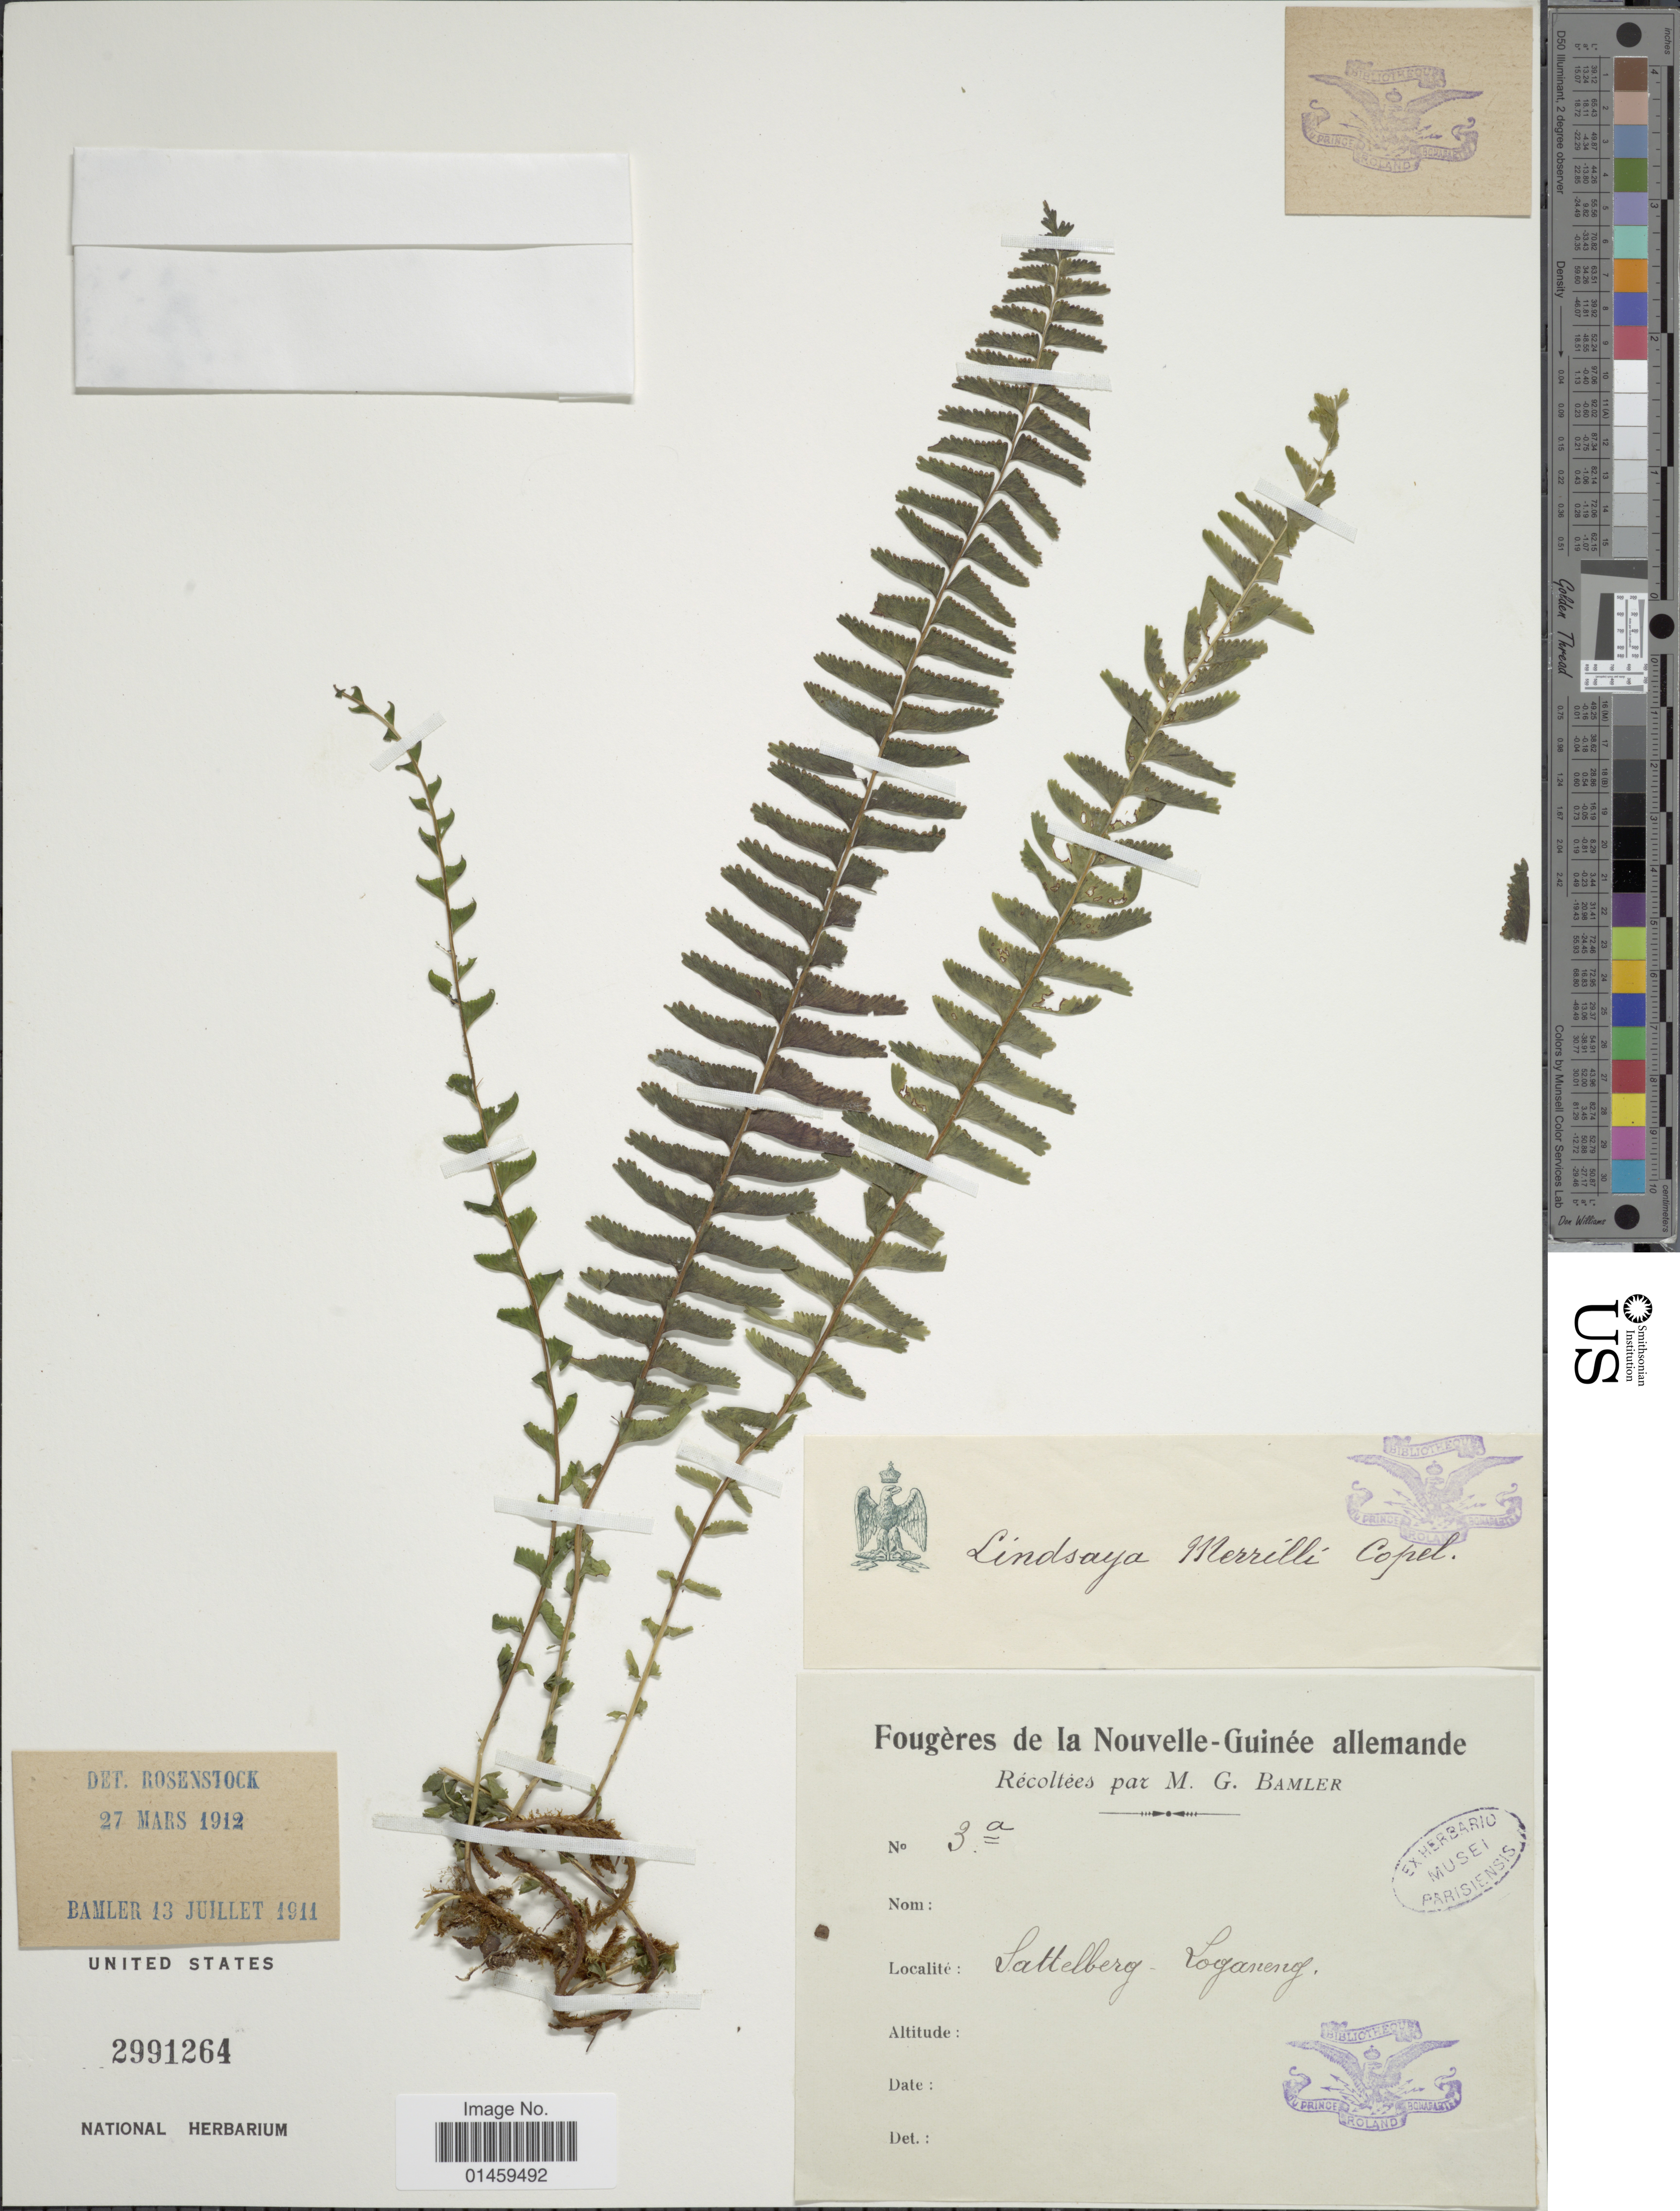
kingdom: Plantae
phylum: Tracheophyta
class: Polypodiopsida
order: Polypodiales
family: Lindsaeaceae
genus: Lindsaea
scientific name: Lindsaea merrillii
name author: Copel. in Perkins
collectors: G. Bamler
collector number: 3a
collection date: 1911-07-13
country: Papua New Guinea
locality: Fougeres de la Nouvelle-Guinee allemande. Sattelberg-Loganeng.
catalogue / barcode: US 2991264